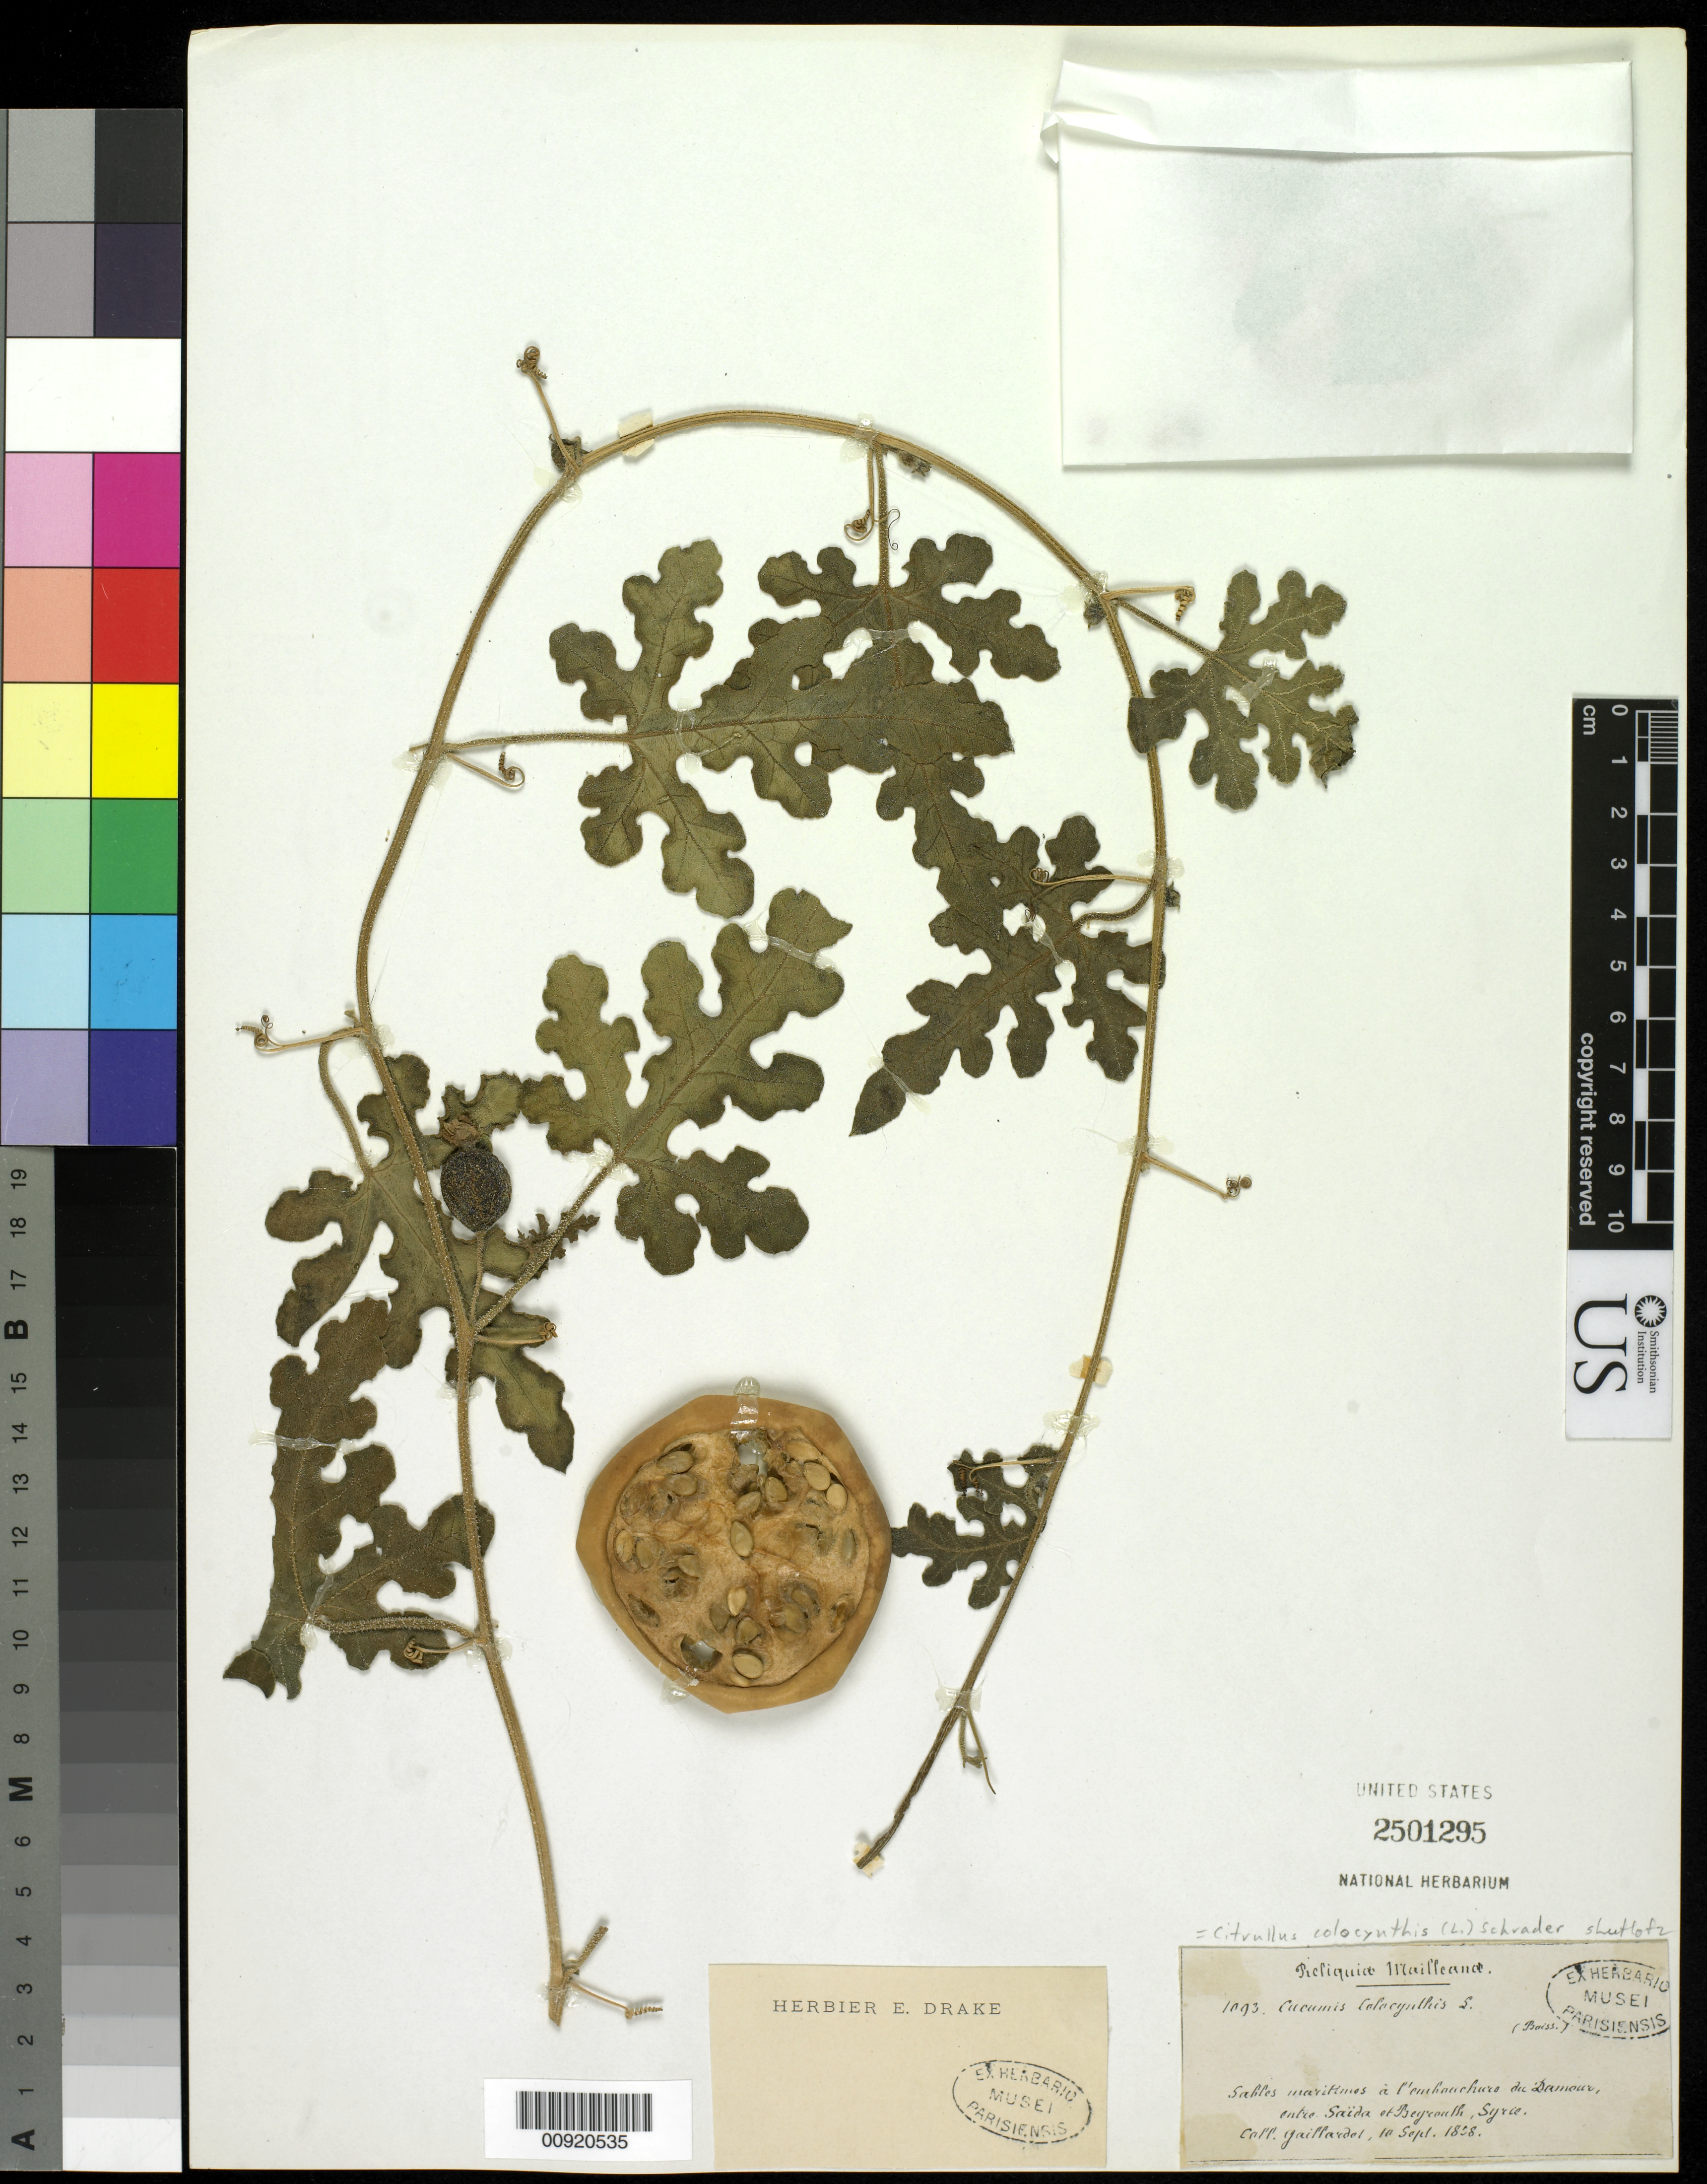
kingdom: Plantae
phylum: Tracheophyta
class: Magnoliopsida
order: Cucurbitales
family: Cucurbitaceae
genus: Citrullus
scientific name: Citrullus colocynthis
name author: (L.) Schrad.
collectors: -. Gaillardet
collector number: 1093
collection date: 1858-09-10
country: Syria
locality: Sables maritimes a l'embouchure du Damour entre Saida et Beyrouth, Syrie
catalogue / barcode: US 2501295